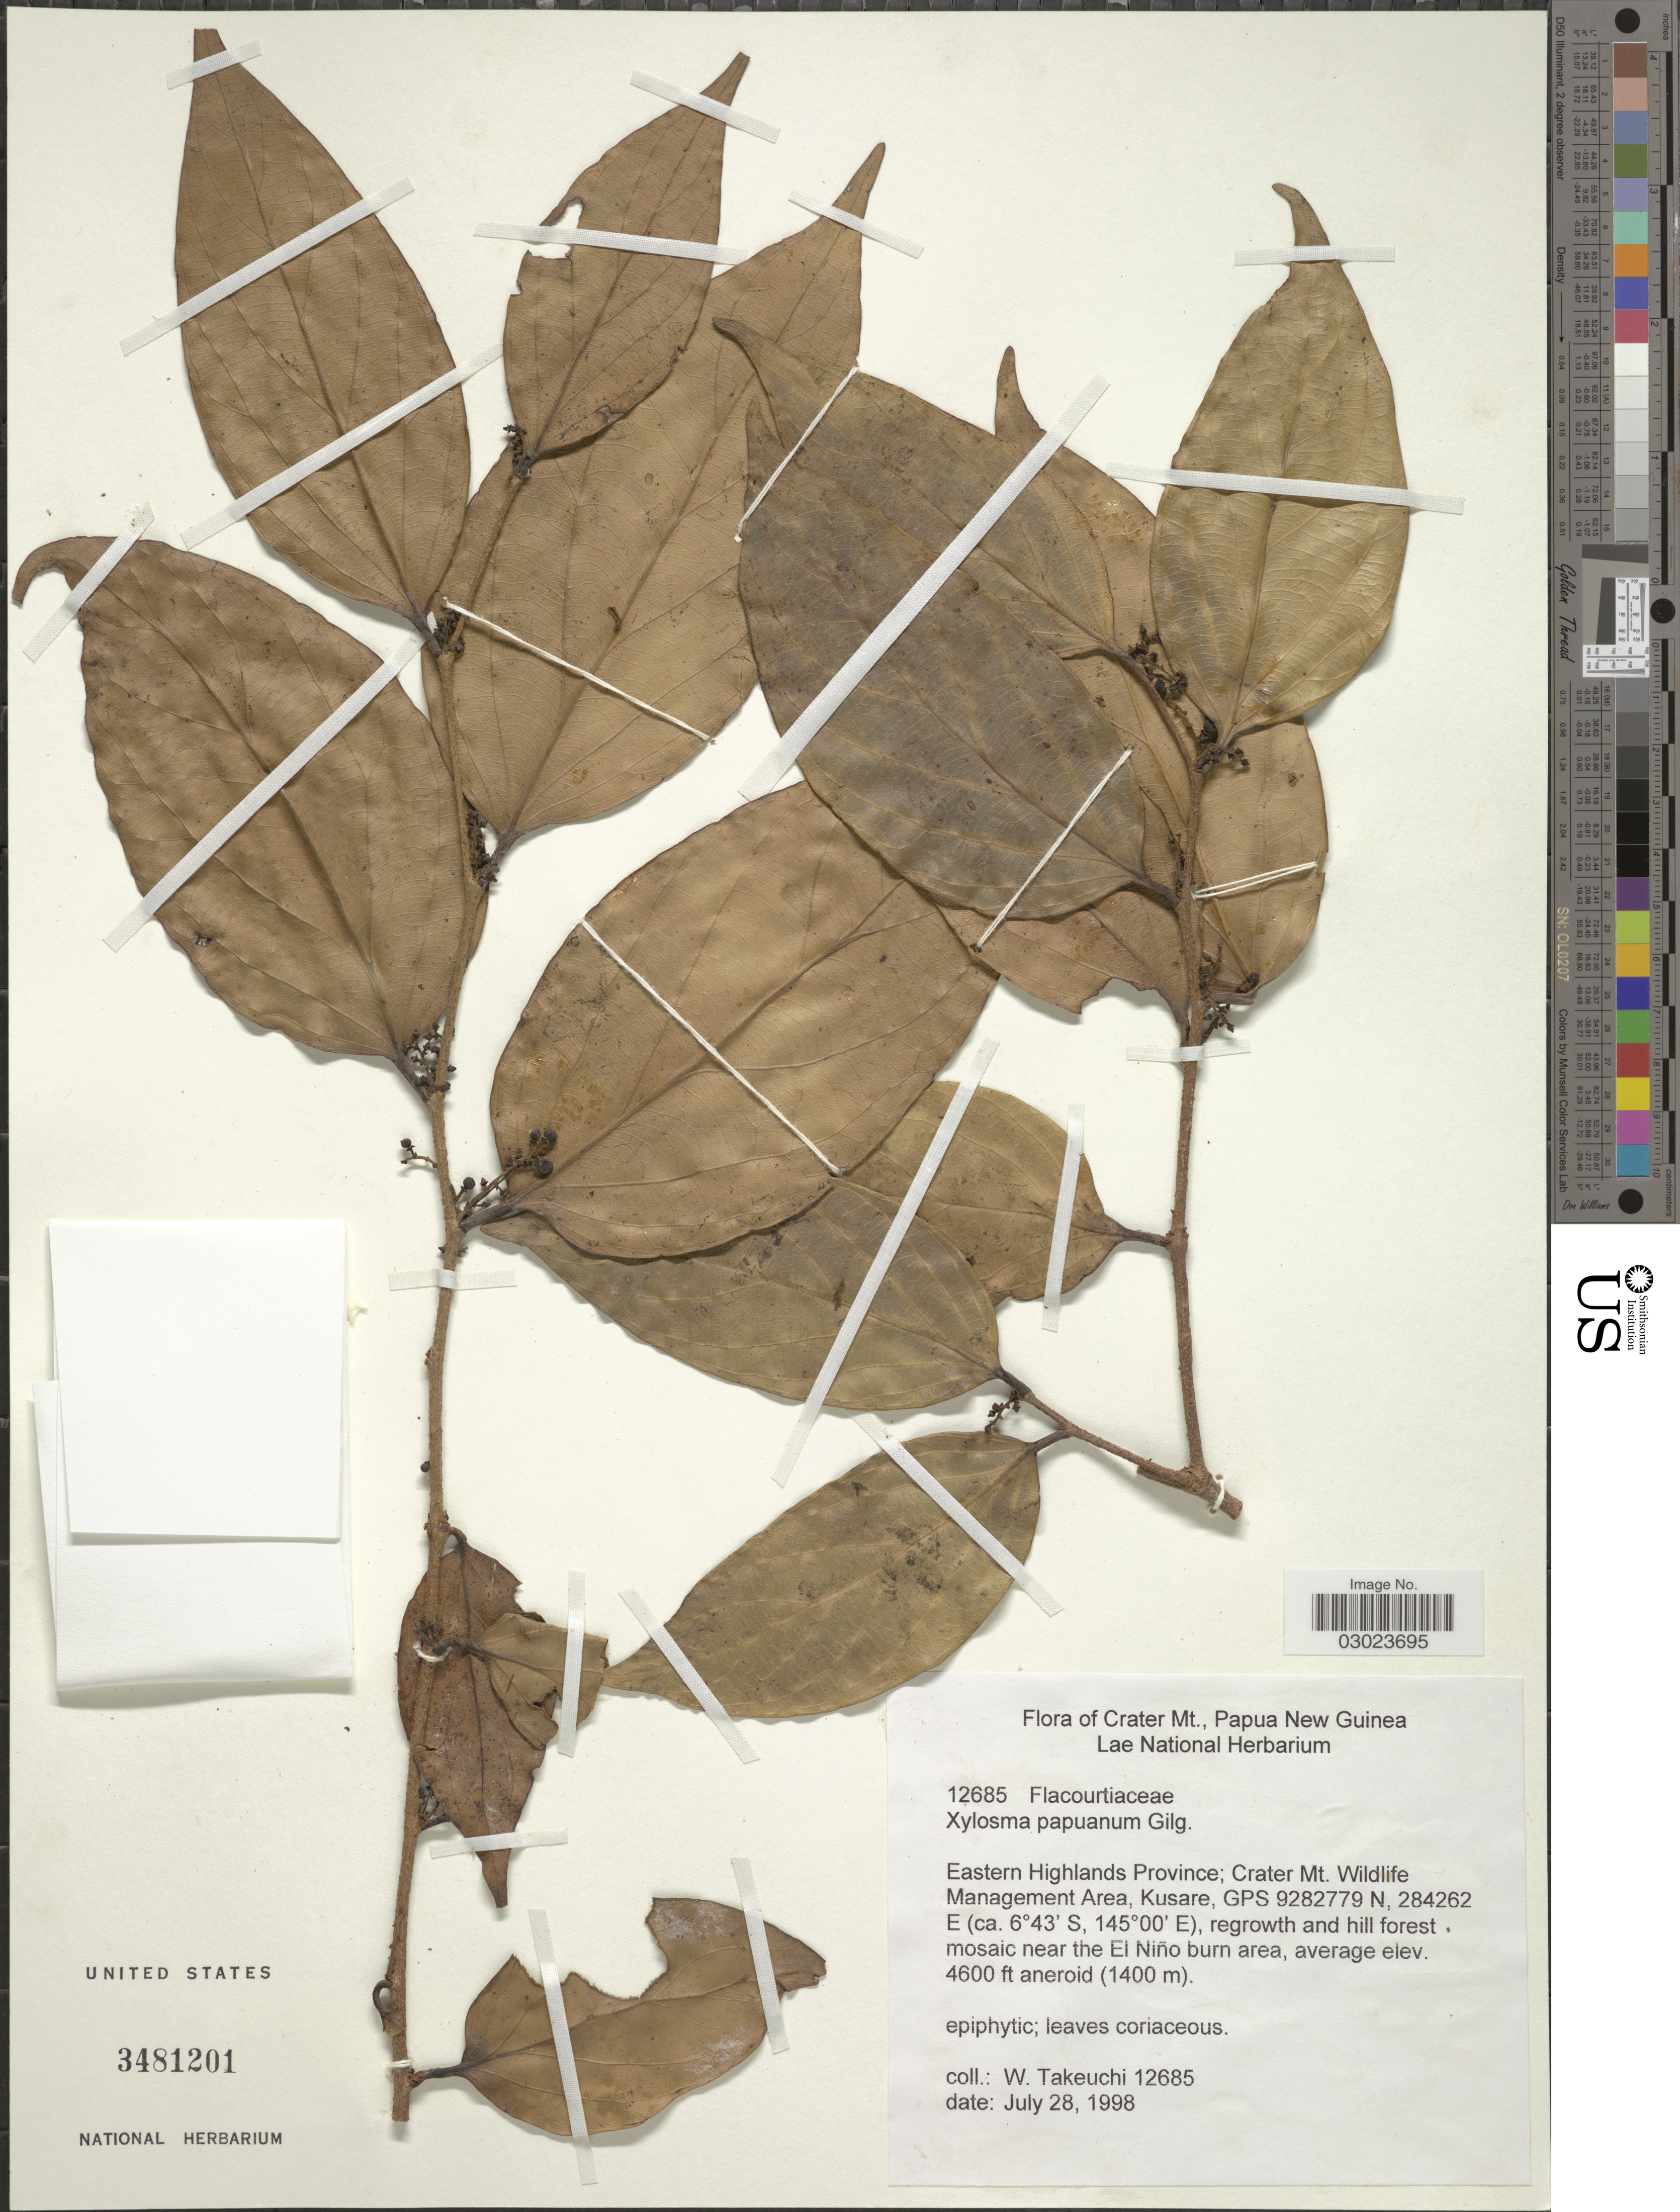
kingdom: Plantae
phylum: Tracheophyta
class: Magnoliopsida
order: Malpighiales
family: Salicaceae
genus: Xylosma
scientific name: Xylosma papuana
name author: Gilg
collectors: W. Takeuchi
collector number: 12685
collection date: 1998-07-28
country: Papua New Guinea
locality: Crater Mt. Eastern Highlands Province; Crater Mt. Wildlife Management Area, Kusare, GPS 9282779 N, 284262 E, regrowth and hill forest, mosaic near the El Niño burn area.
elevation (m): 1402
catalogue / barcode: US 3481201